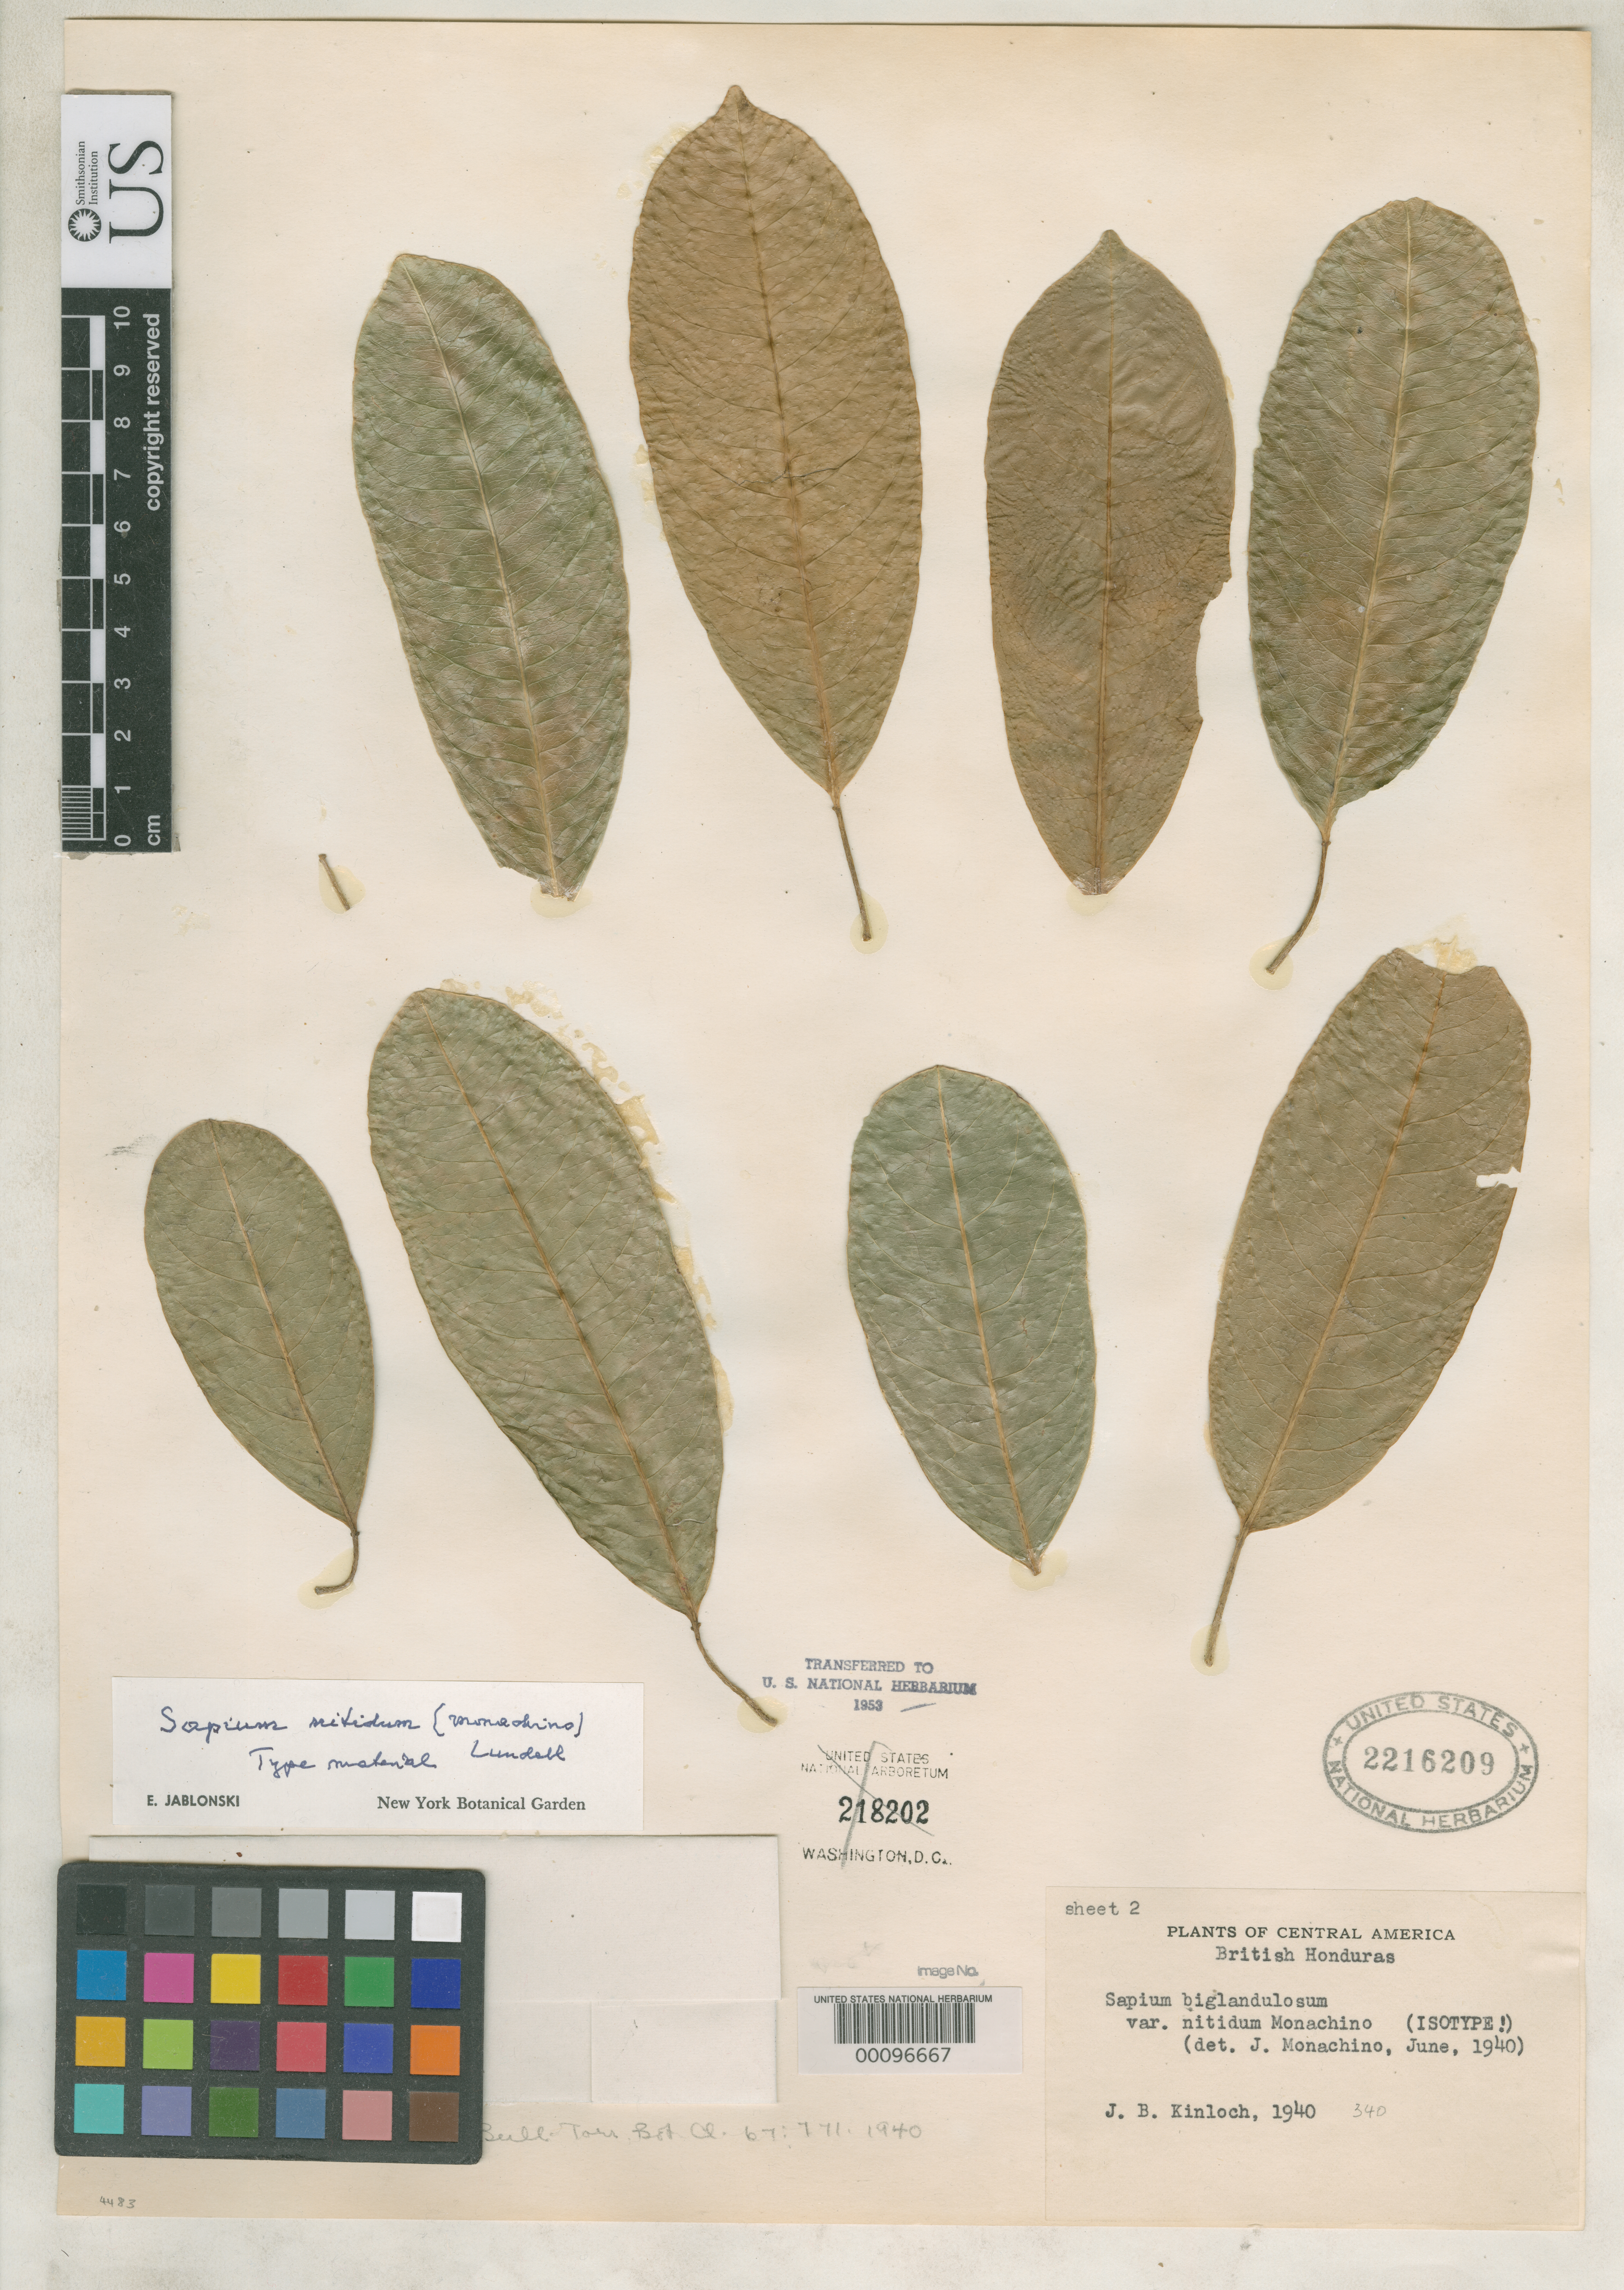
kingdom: Plantae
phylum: Tracheophyta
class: Magnoliopsida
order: Malpighiales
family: Euphorbiaceae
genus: Sapium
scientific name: Sapium biglandulosum var. nitidum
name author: Monach.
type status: Isotype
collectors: J. Kinloch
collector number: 340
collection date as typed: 1940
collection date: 1940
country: Belize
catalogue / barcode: US 2216209